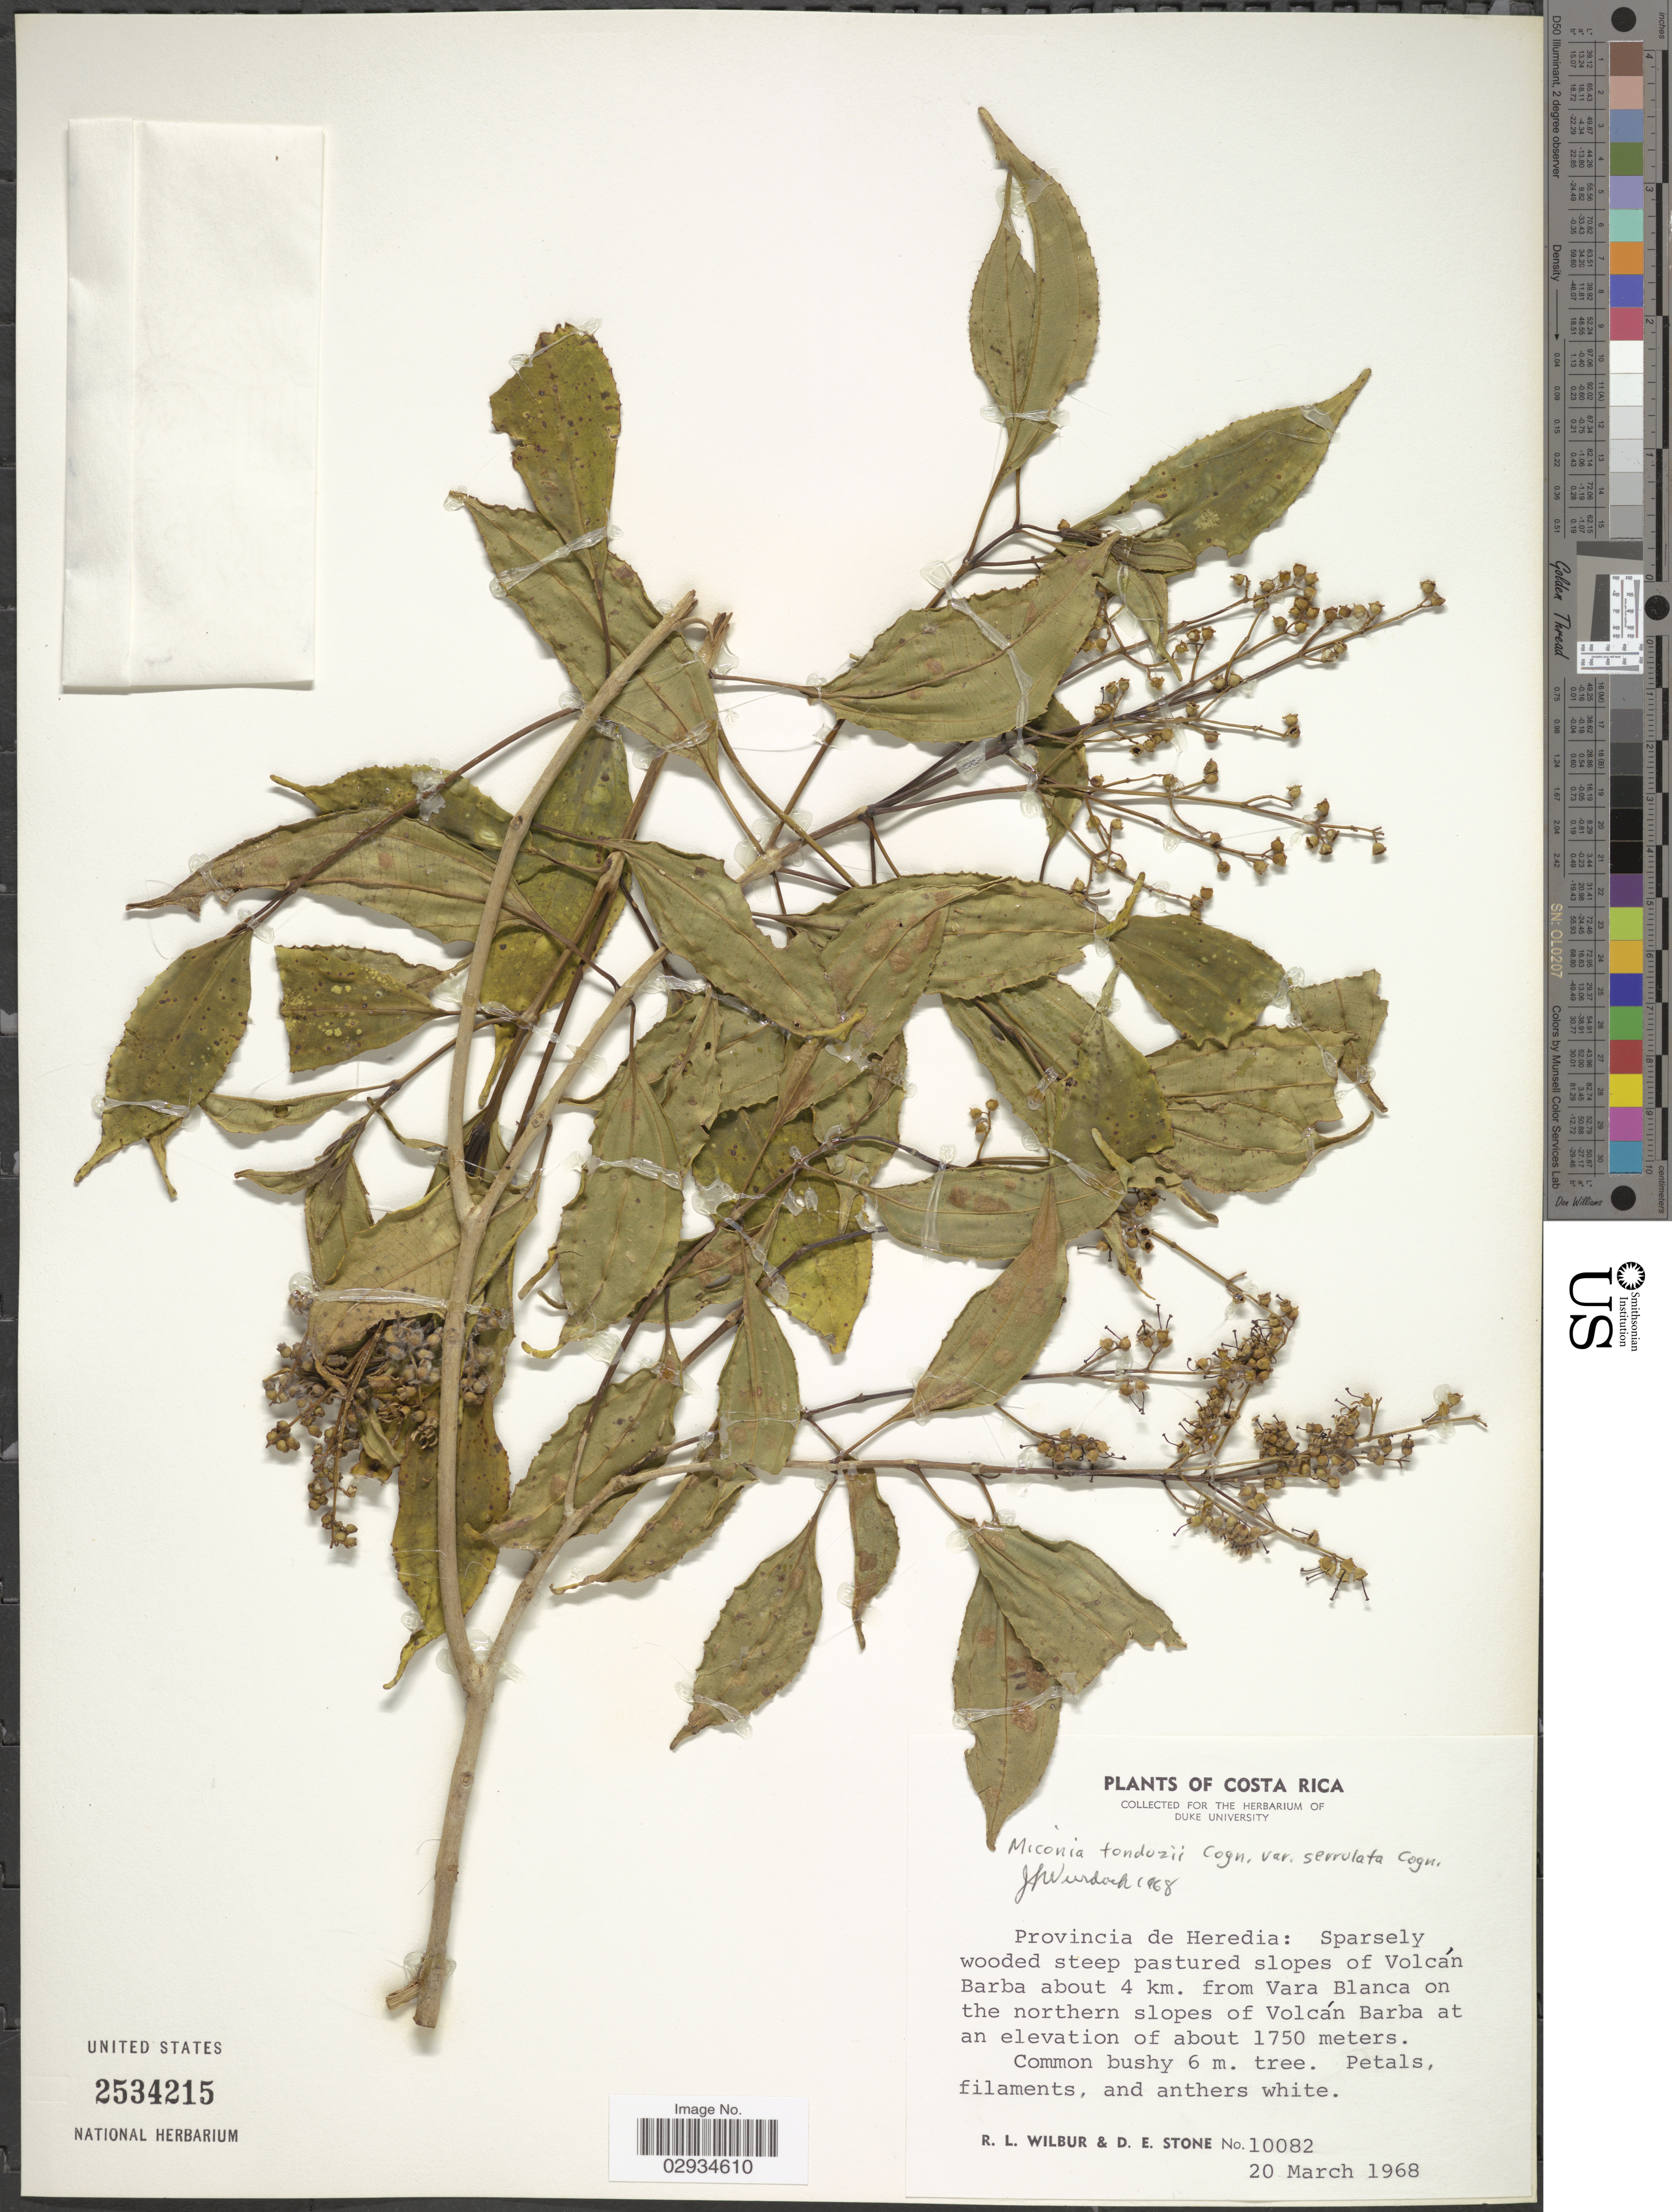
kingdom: Plantae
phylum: Tracheophyta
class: Magnoliopsida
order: Myrtales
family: Melastomataceae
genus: Miconia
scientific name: Miconia tonduzii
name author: Cogn. in A. DC.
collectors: R. L. Wilbur & D. E. Stone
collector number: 10082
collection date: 1968-03-20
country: Costa Rica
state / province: Heredia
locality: Sparsely wooded steep pastured slopes of Volcán Barba about 4 km. from Vara Blanca on the northern slopes of Volcán Barba.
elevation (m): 1750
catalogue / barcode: US 2534215